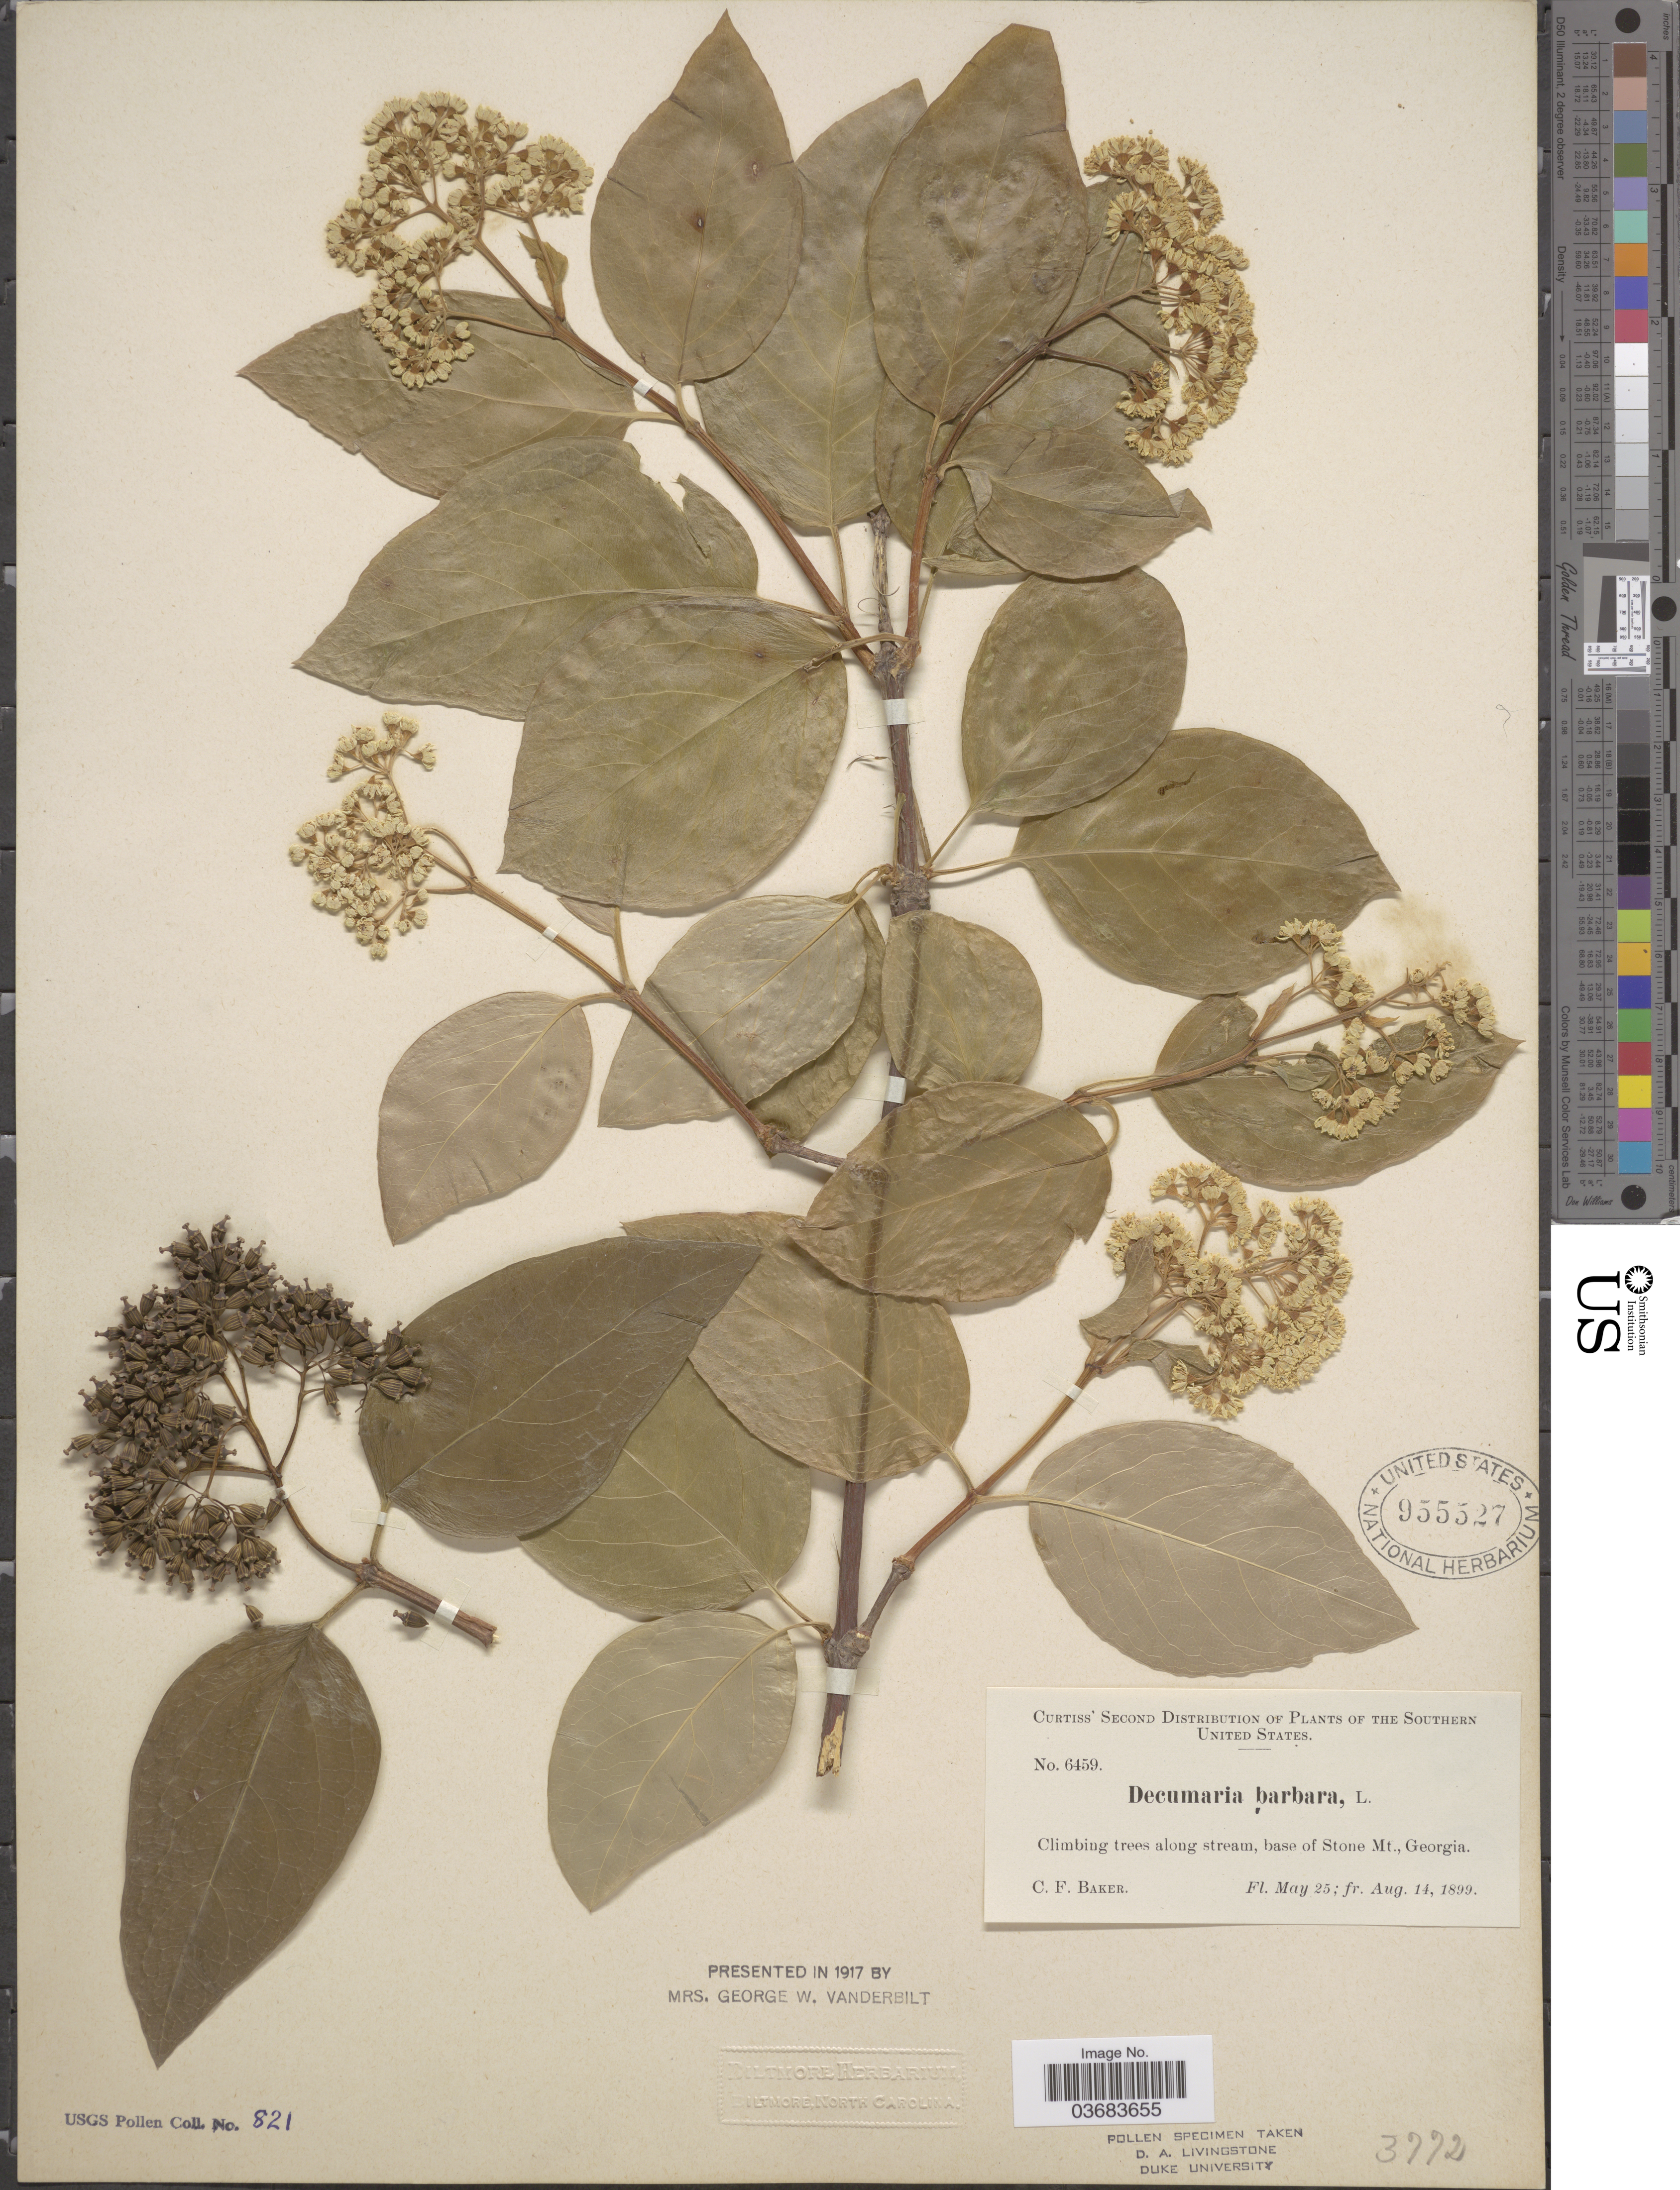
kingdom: Plantae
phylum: Tracheophyta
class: Magnoliopsida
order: Cornales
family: Hydrangeaceae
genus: Hydrangea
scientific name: Hydrangea barbara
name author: (L.) Bernd Schulz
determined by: Strong, Mark T., (BOT), Smithsonian Institution - National Museum of Natural History (UNITED STATES)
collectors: C. F. Baker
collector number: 6459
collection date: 1899-05-25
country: United States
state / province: Georgia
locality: The Southern United States. Climbing trees along stream, base of Stone Mt.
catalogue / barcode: US 955527